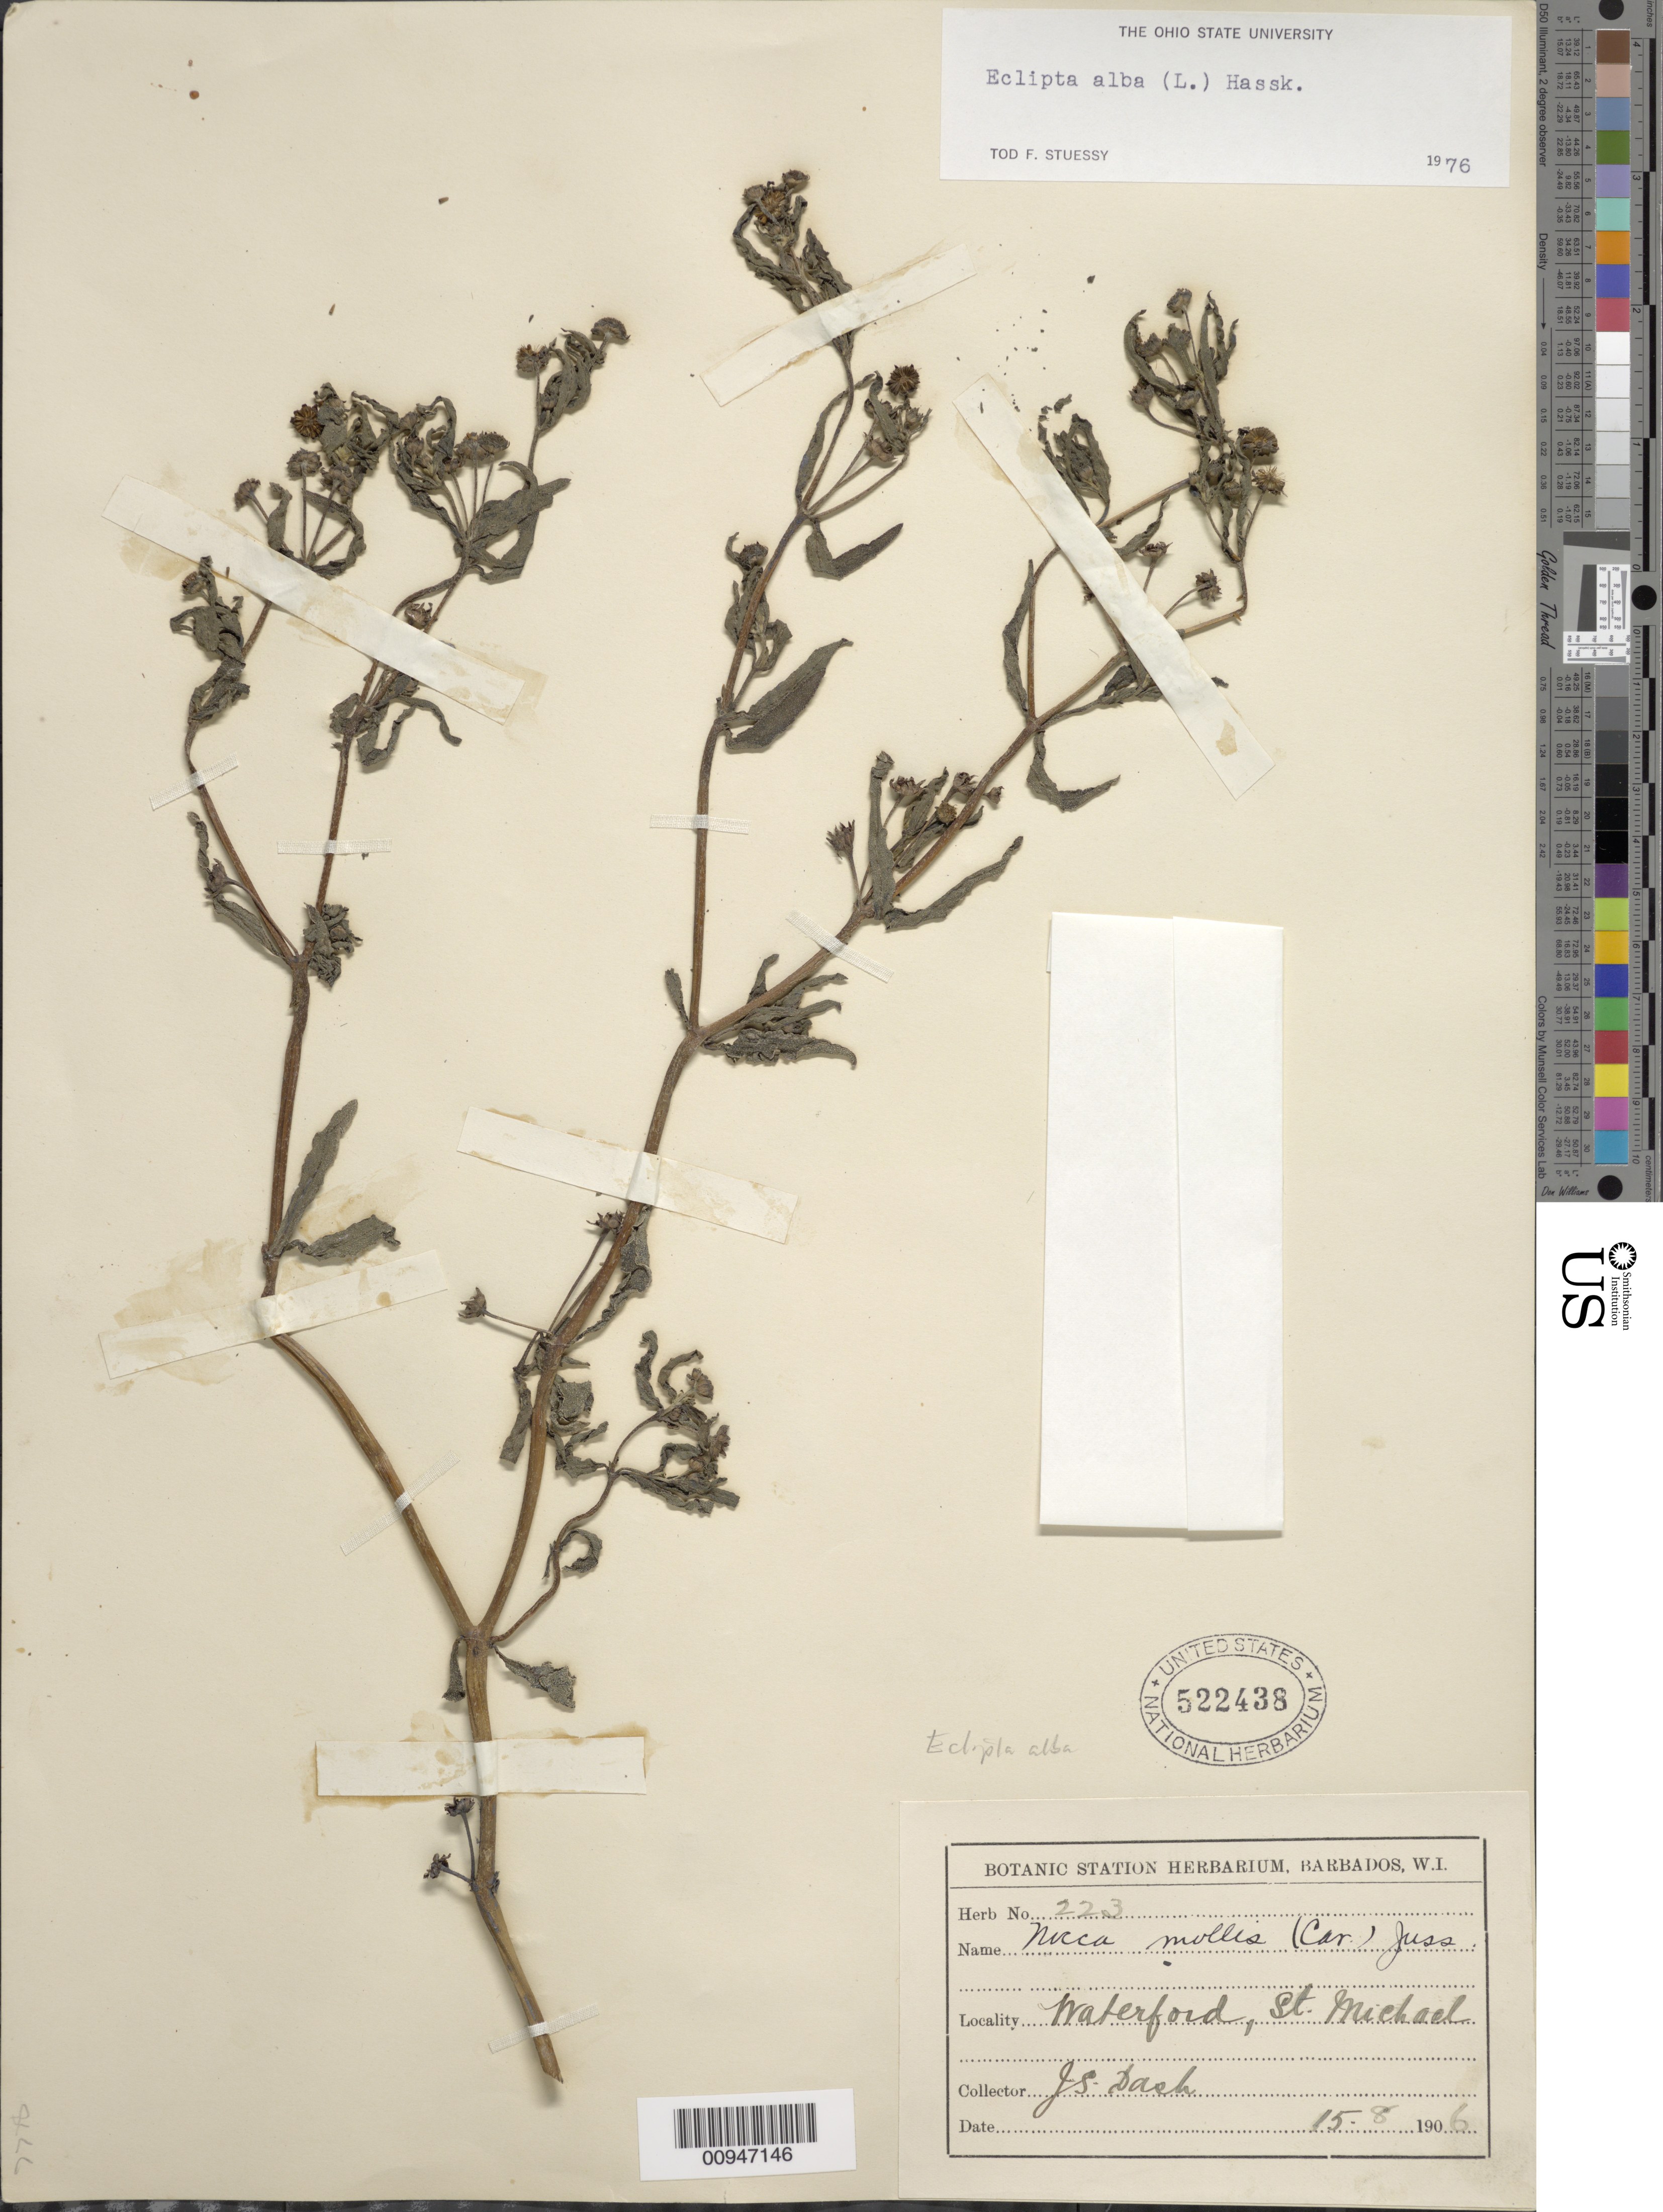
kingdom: Plantae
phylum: Tracheophyta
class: Magnoliopsida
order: Asterales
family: Asteraceae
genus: Eclipta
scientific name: Eclipta alba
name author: (L.) Hassk.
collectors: J. Dash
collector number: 223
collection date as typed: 15 Aug 1906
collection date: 1906-08-15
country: Barbados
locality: Waterford, St. Michael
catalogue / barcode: US 522438